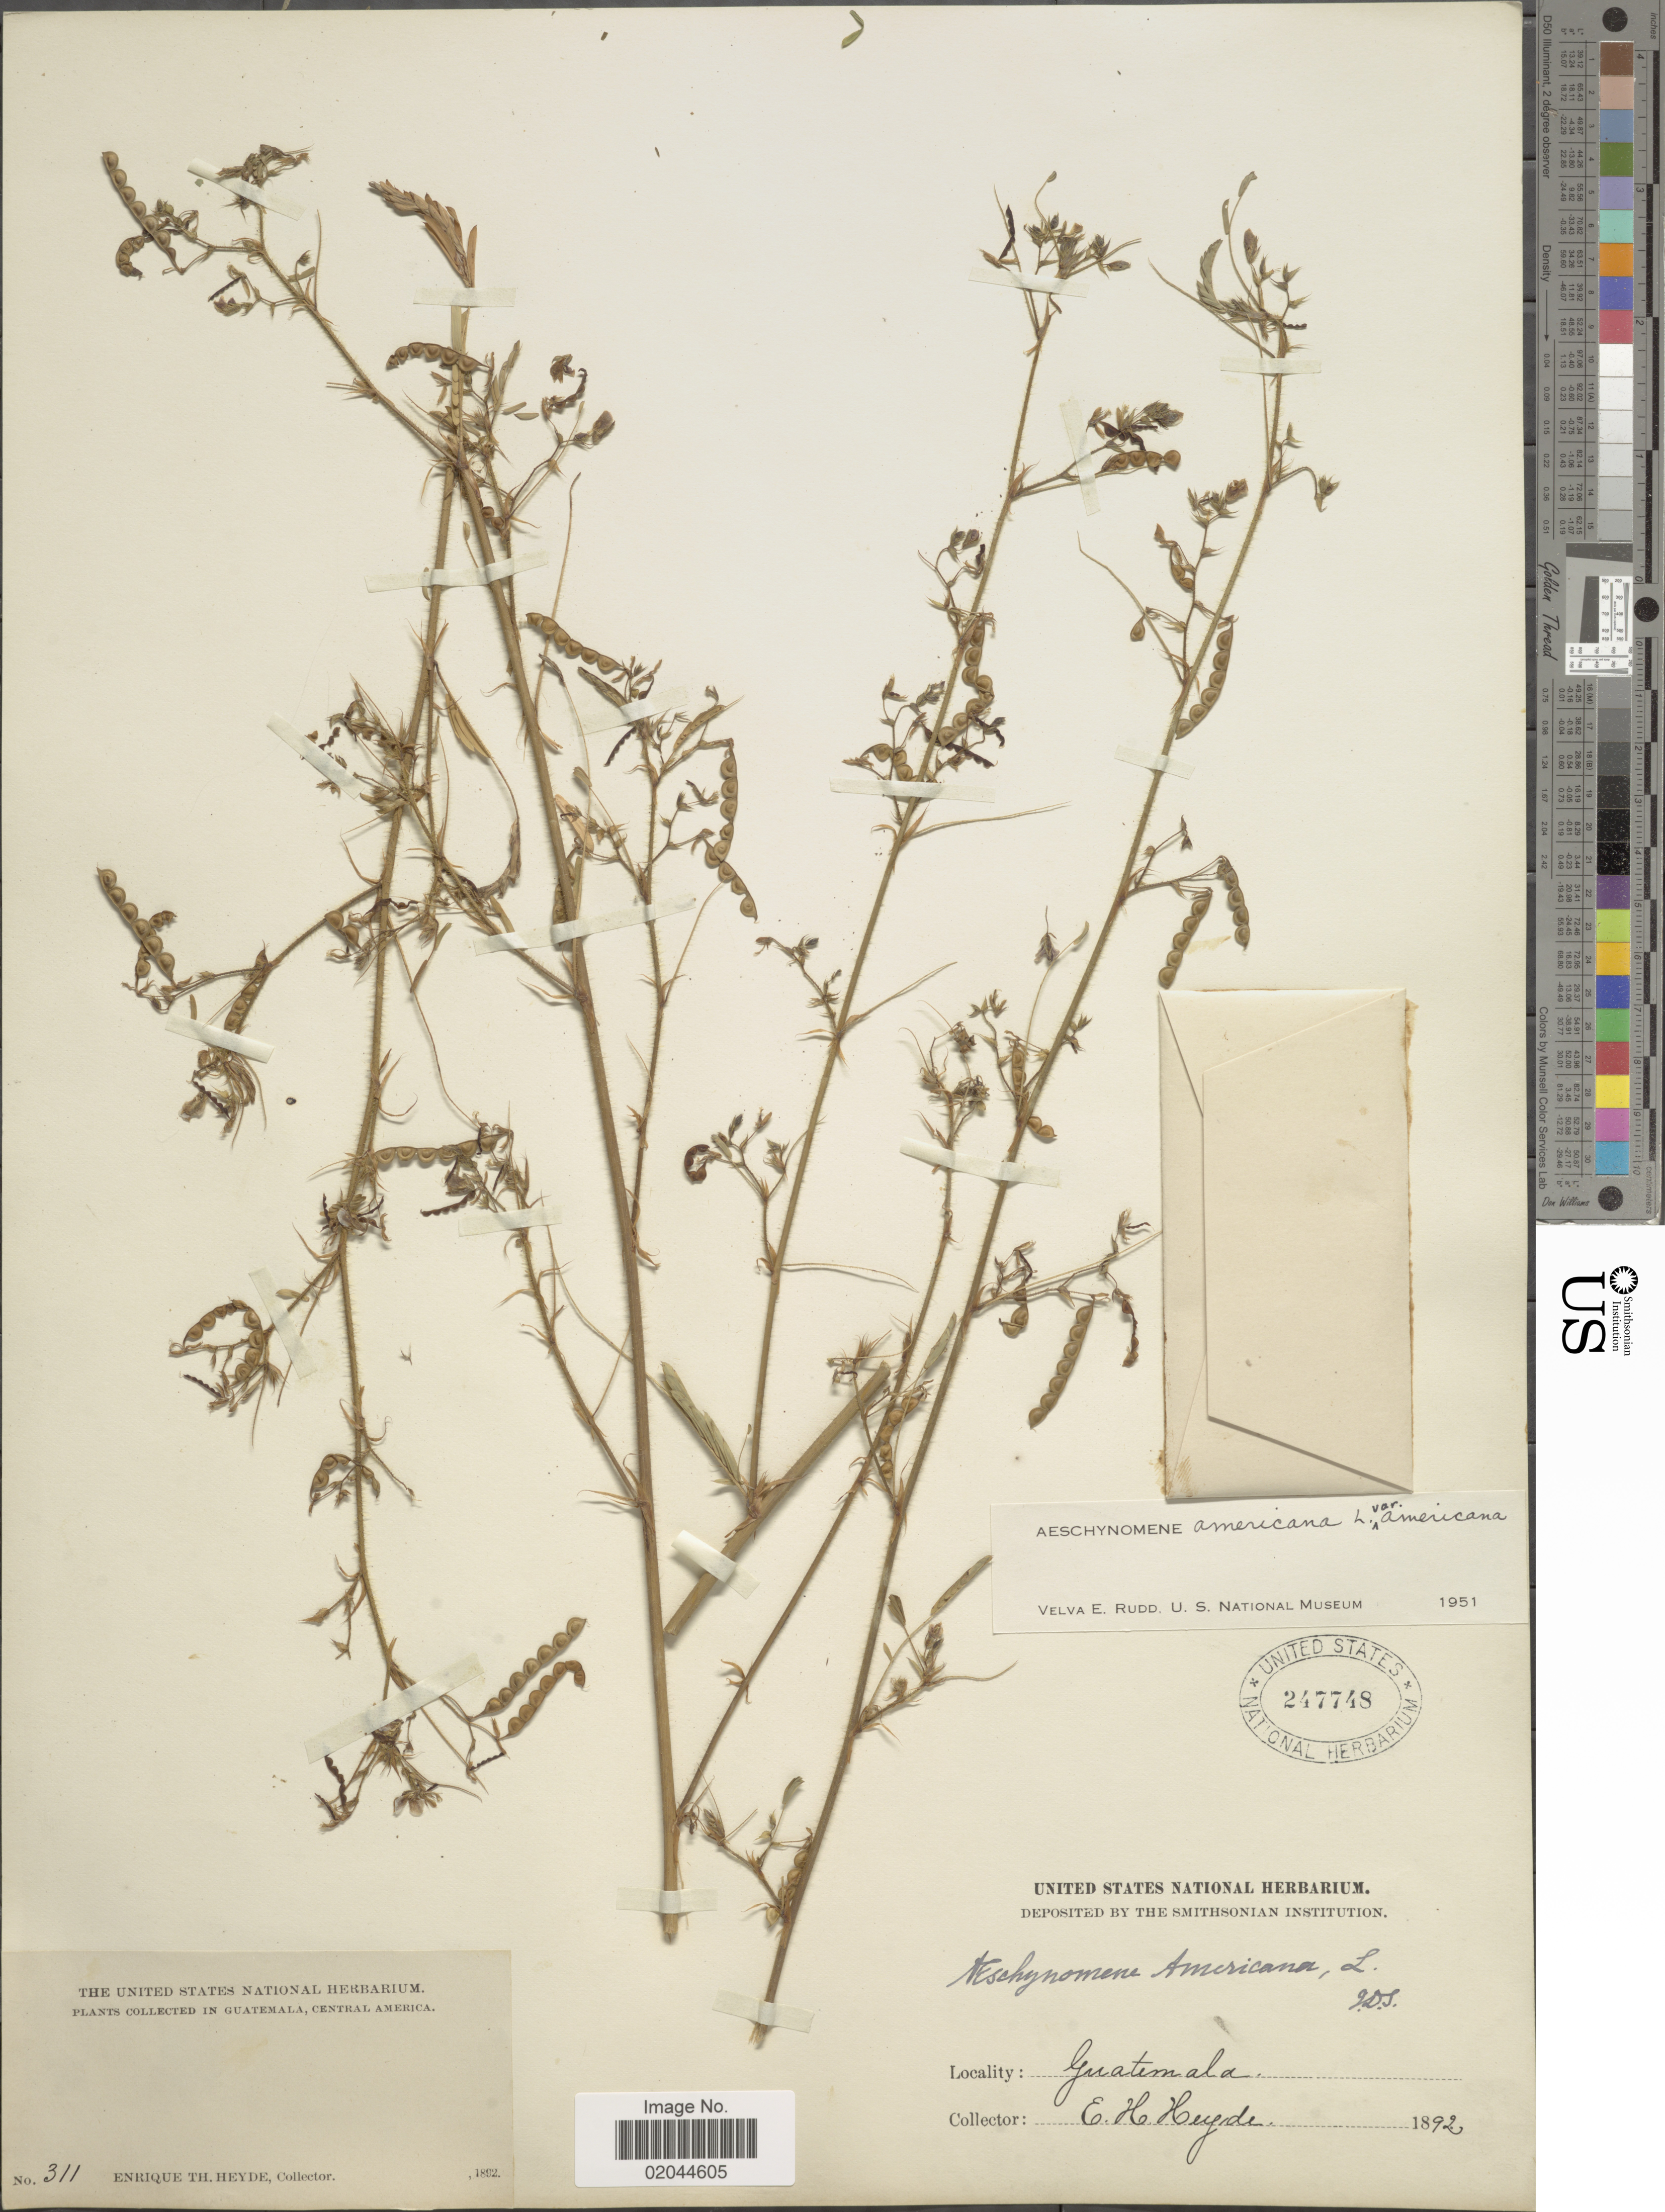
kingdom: Plantae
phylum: Tracheophyta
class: Magnoliopsida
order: Fabales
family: Fabaceae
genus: Aeschynomene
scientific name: Aeschynomene americana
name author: L.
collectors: E. T. Heyde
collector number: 311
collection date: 1892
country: Guatemala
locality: Central America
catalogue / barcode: US 247748